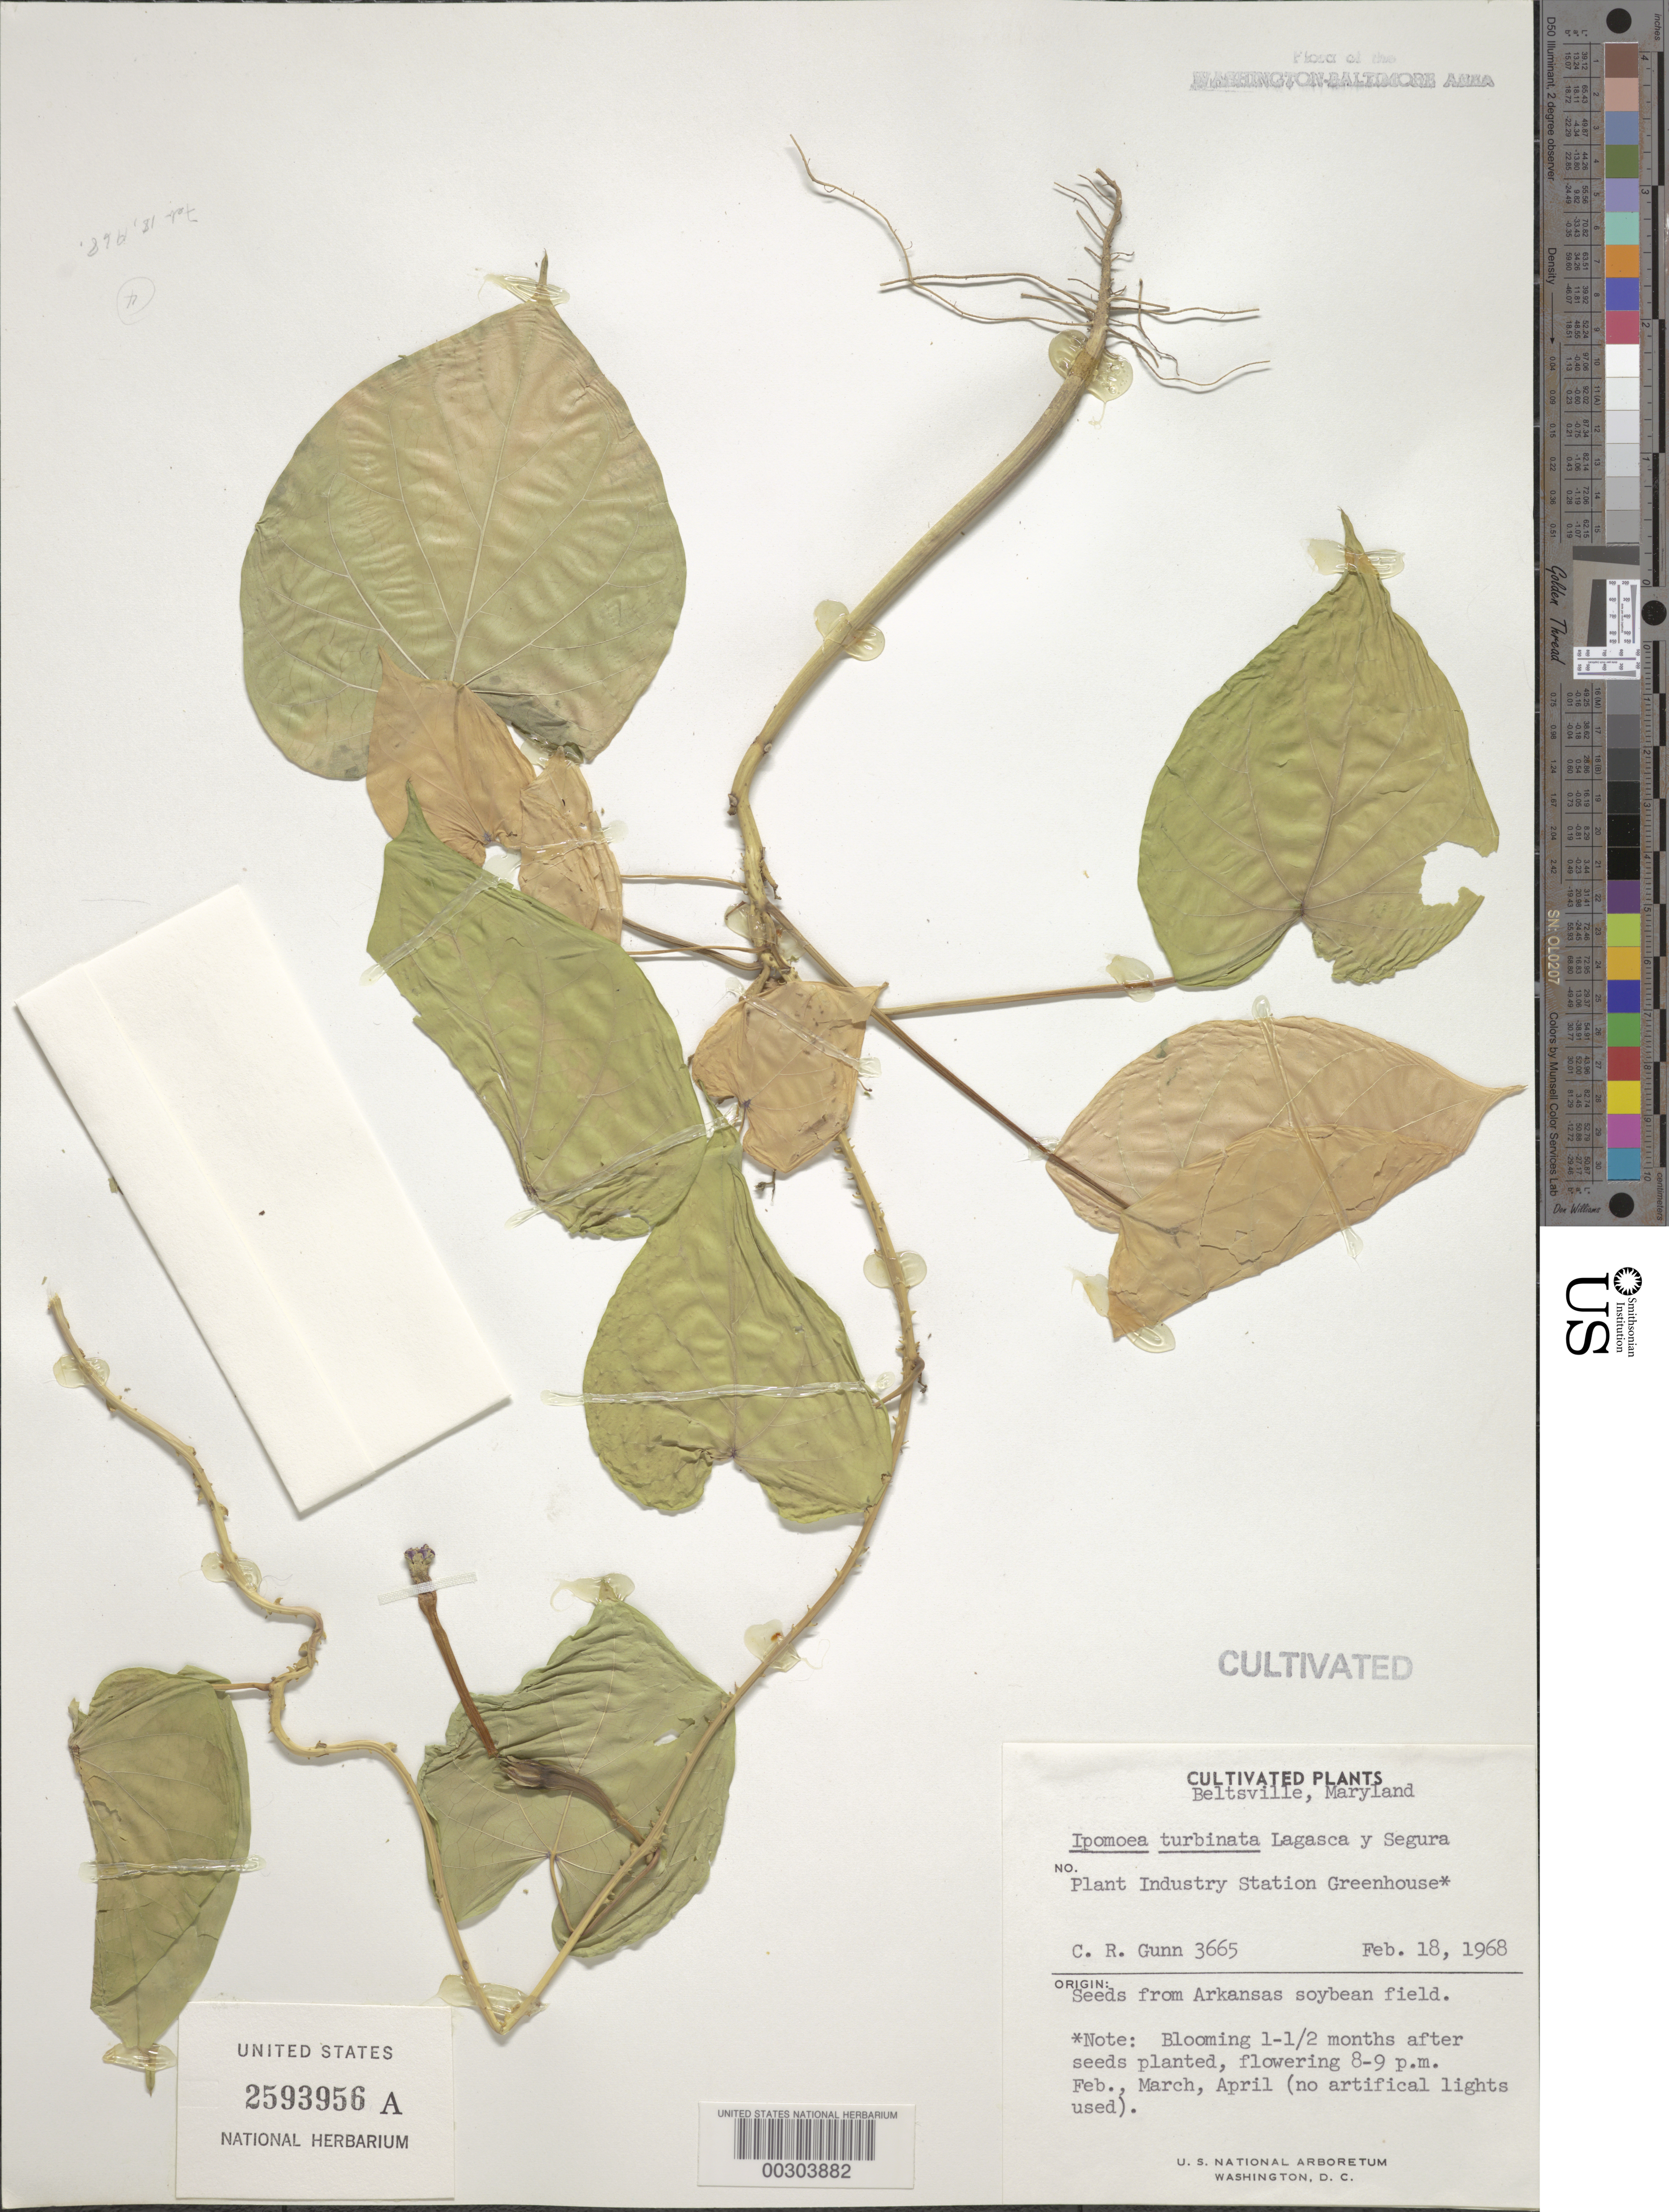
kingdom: Plantae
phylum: Tracheophyta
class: Magnoliopsida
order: Solanales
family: Convolvulaceae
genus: Ipomoea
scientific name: Ipomoea turbinata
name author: Lag.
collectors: C. R. Gunn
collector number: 3665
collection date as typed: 18 Feb 1968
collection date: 1968-02-18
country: United States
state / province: Maryland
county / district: Prince George's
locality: Beltsville, Plant Industry Station Greenhouse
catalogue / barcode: US 2593956A